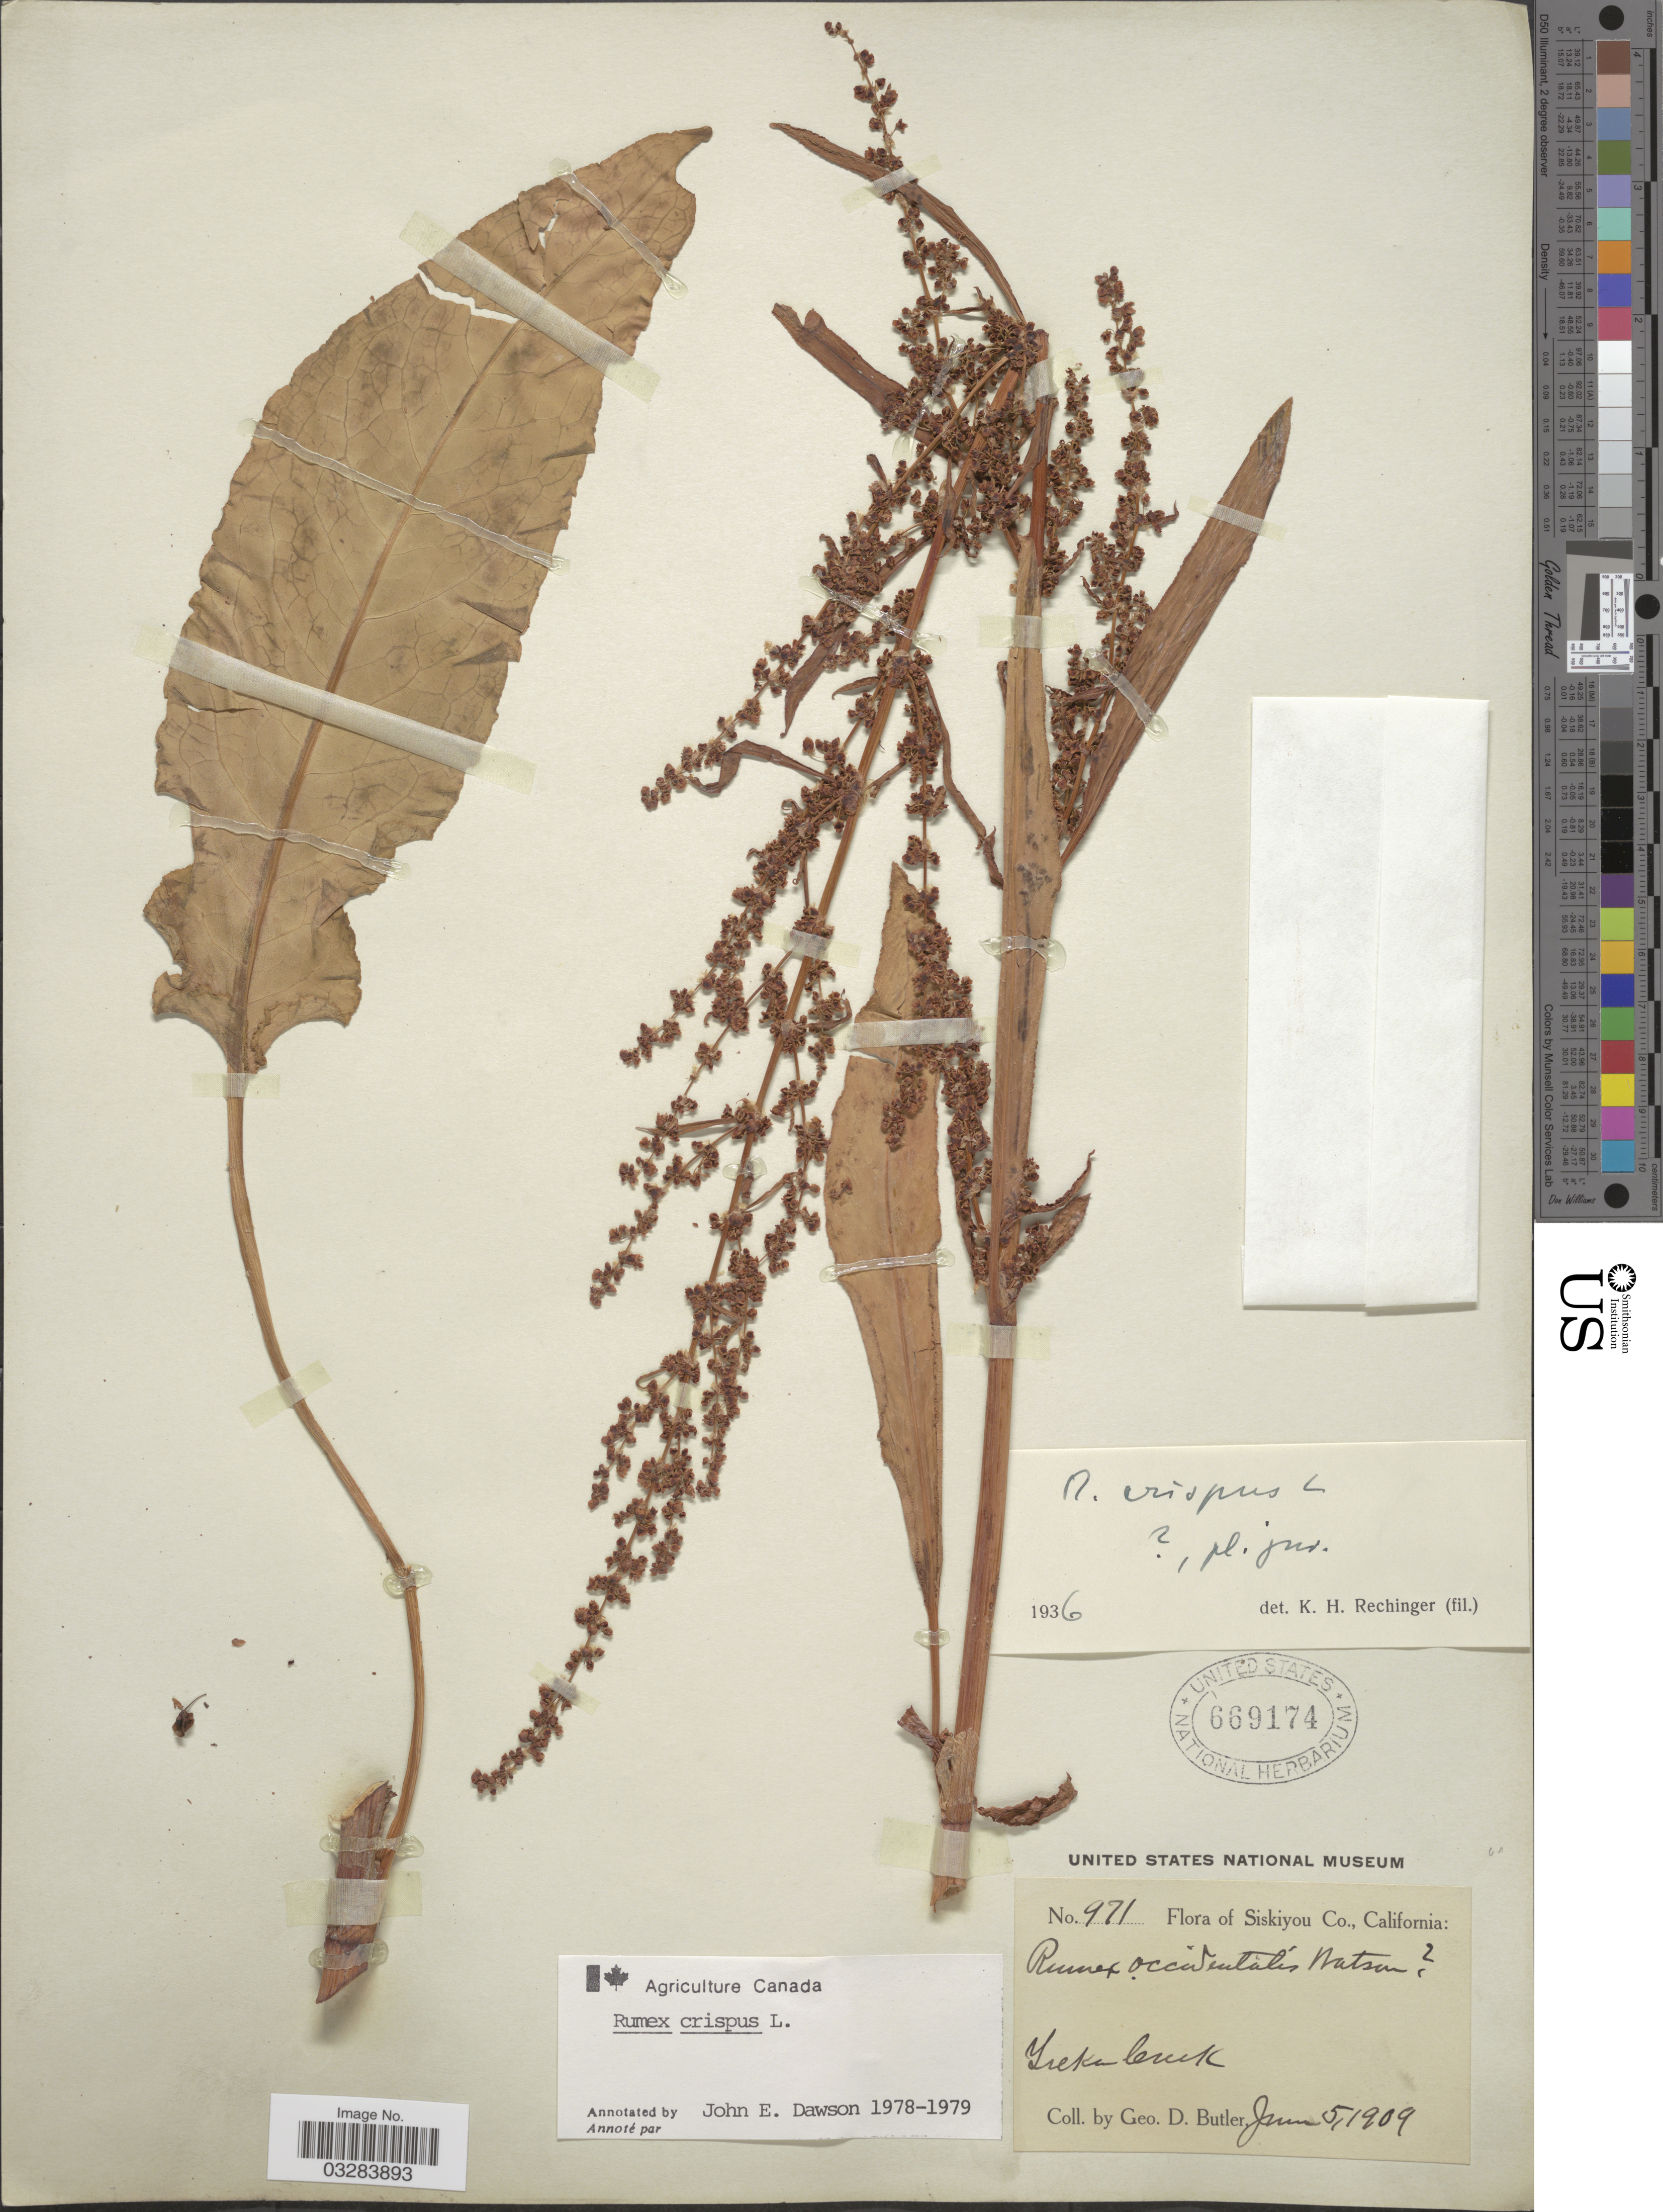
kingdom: Plantae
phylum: Tracheophyta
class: Magnoliopsida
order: Caryophyllales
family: Polygonaceae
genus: Rumex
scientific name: Rumex crispus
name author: L.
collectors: G. D. Butler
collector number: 971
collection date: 1909-06-05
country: United States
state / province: California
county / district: Siskiyou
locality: Siskiyou Co. Yreka Creek.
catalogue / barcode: US 669174